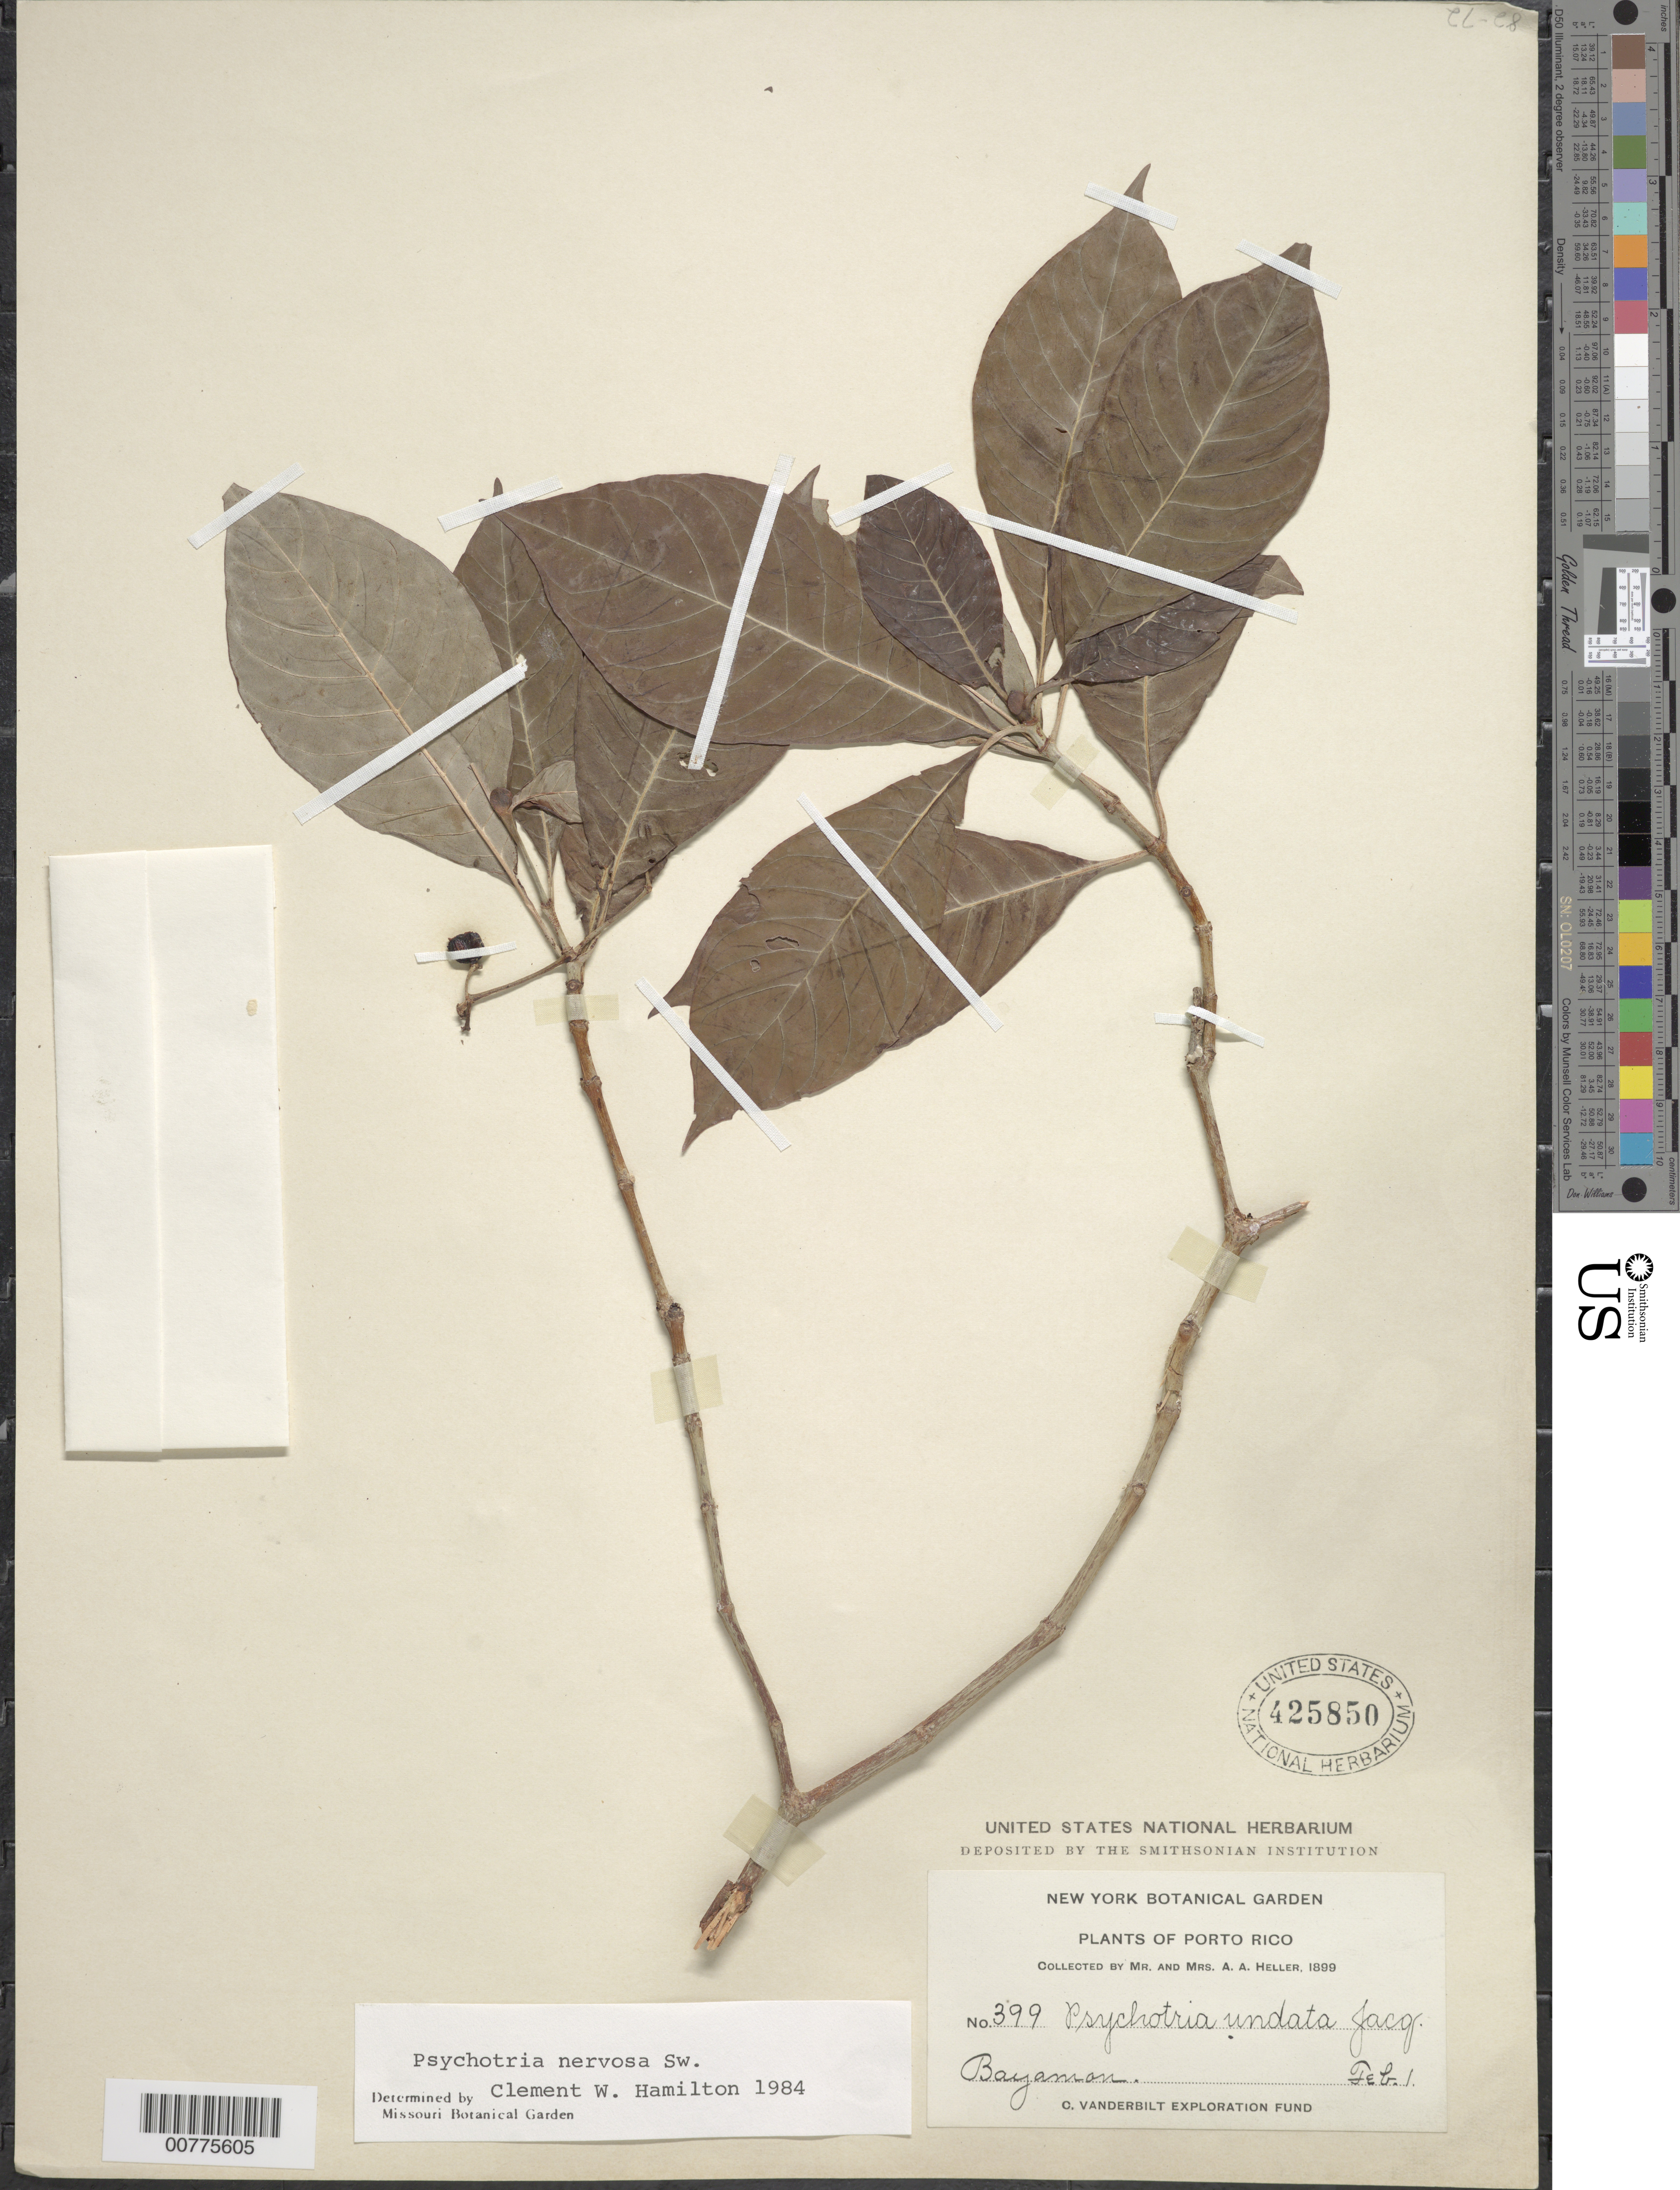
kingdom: Plantae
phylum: Tracheophyta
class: Magnoliopsida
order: Gentianales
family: Rubiaceae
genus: Psychotria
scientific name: Psychotria nervosa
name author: Sw.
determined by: Hamilton, C. W.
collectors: A. A. Heller & E. G. Heller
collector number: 399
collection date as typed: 01 Feb 1899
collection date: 1899-02-01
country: Puerto Rico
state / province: Bayamón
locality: Bayamon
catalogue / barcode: US 425850